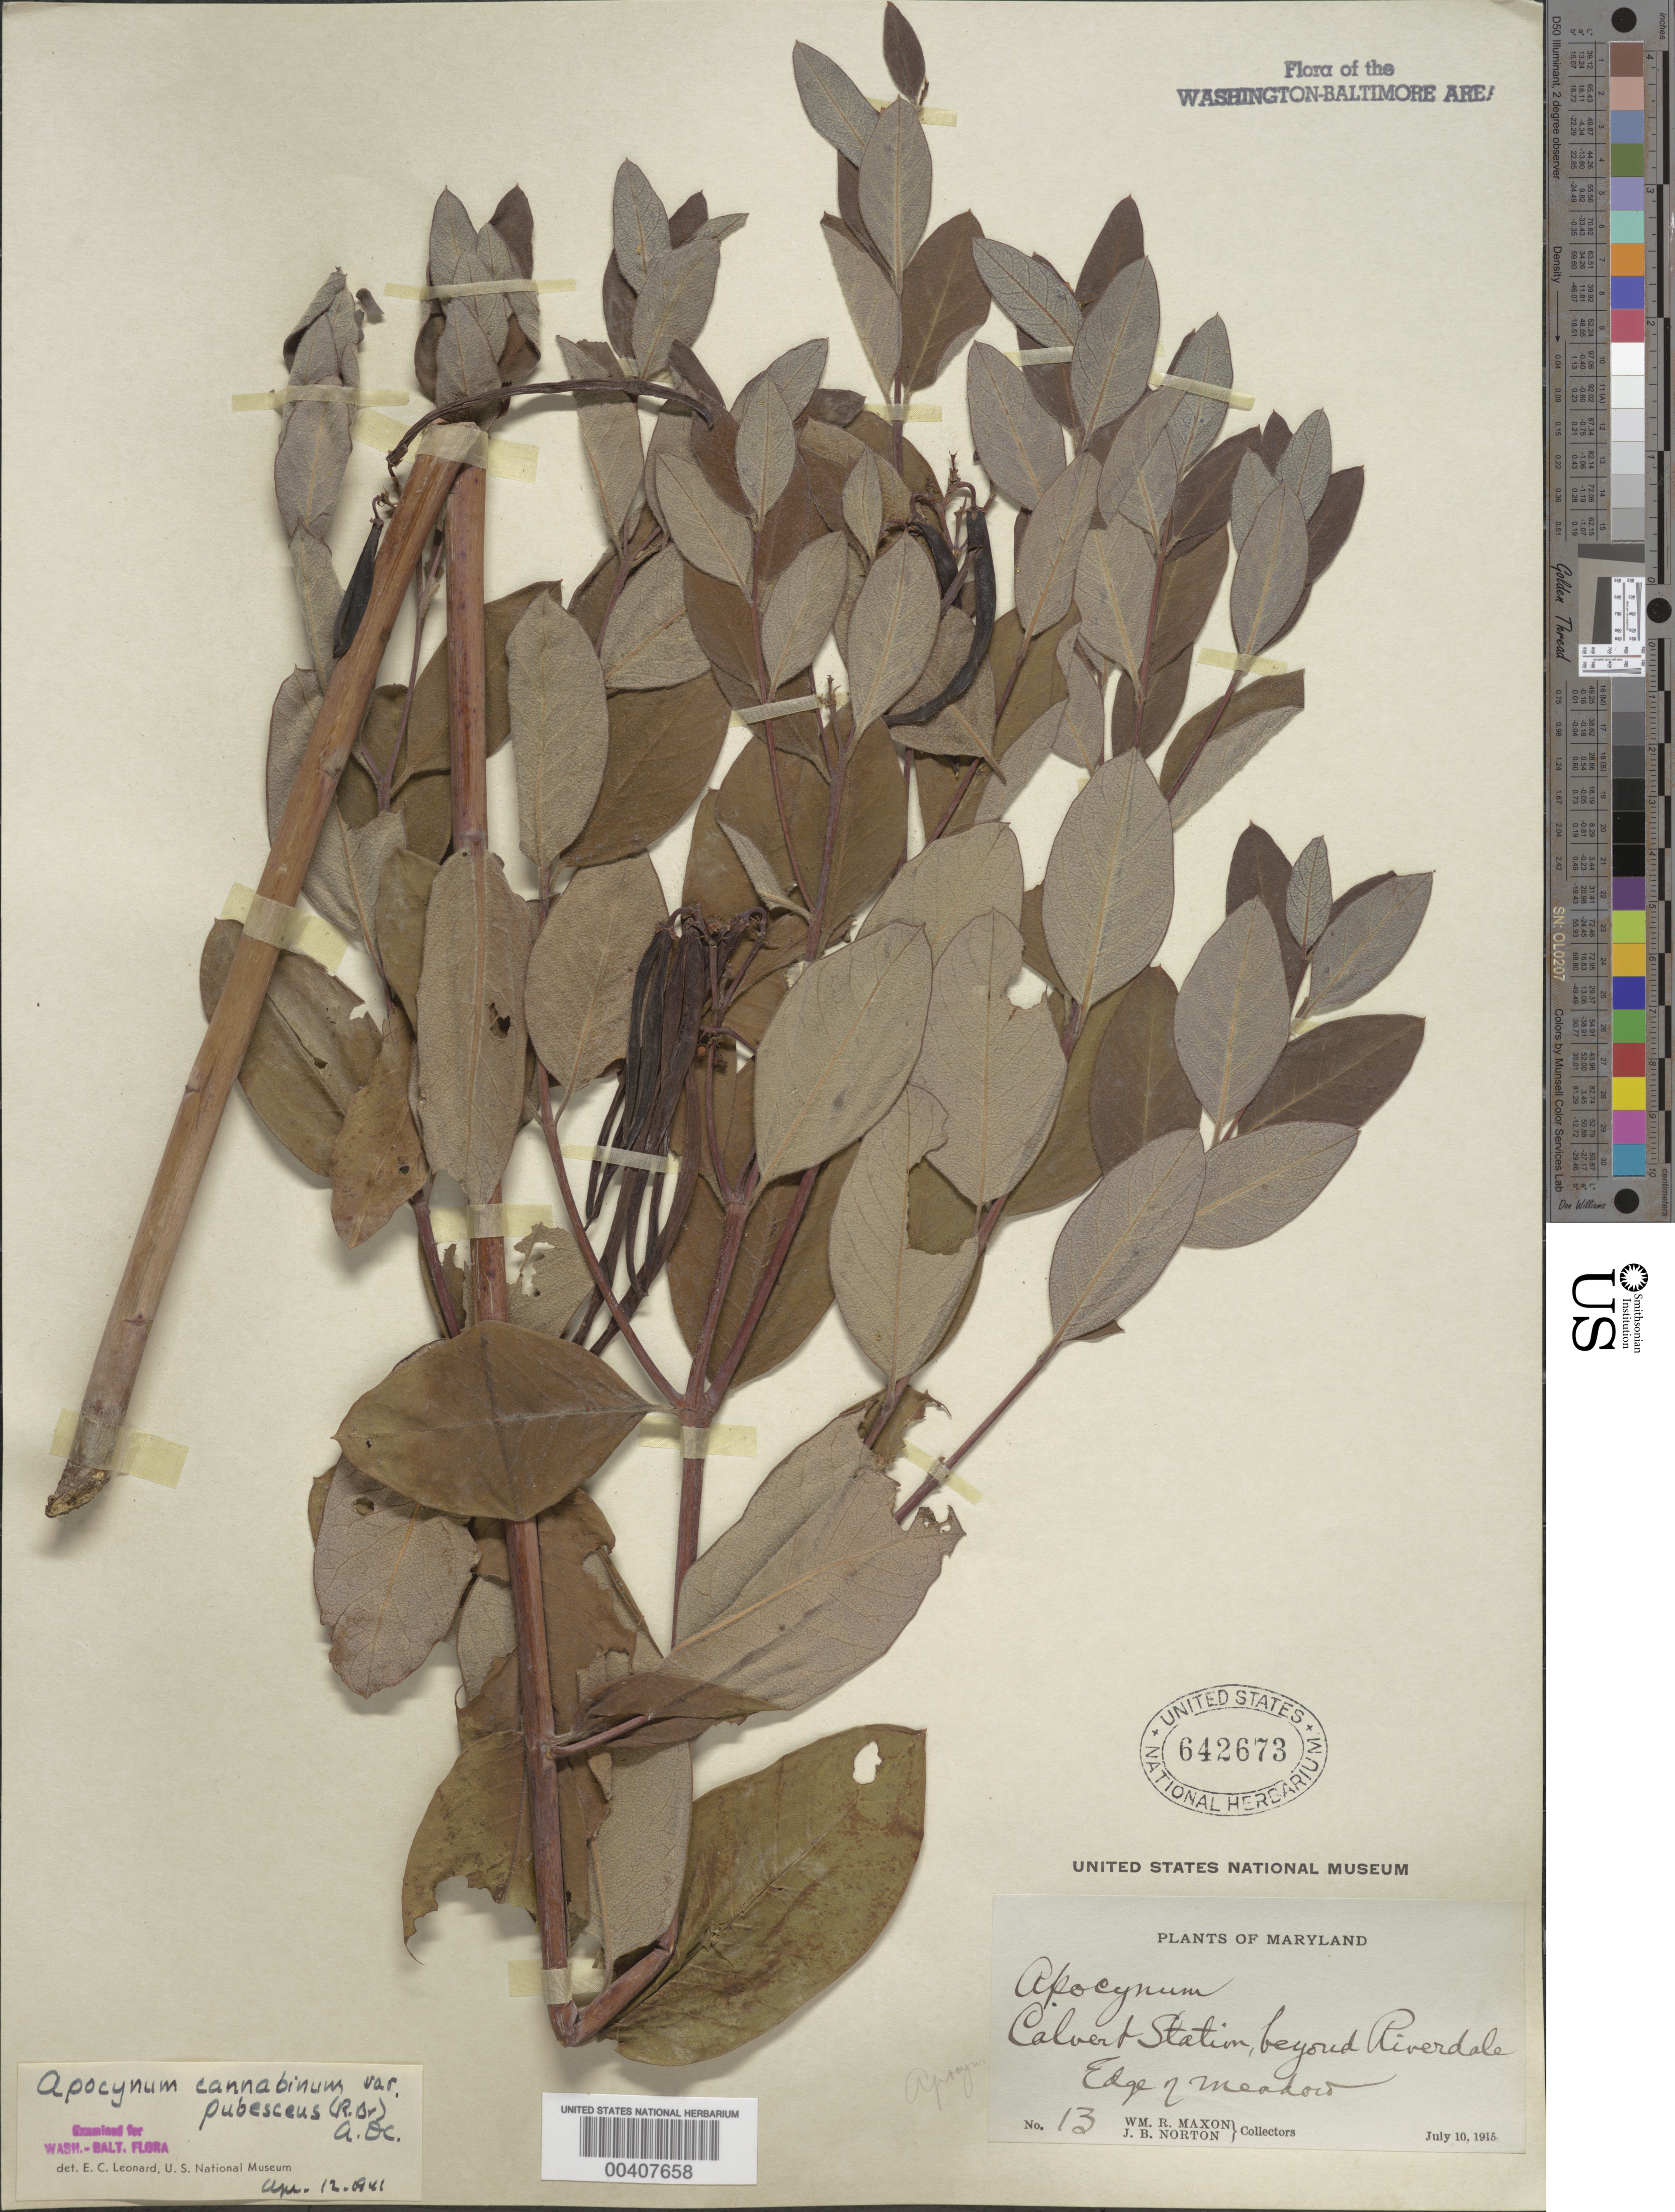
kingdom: Plantae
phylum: Tracheophyta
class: Magnoliopsida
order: Gentianales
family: Apocynaceae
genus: Apocynum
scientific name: Apocynum cannabinum var. pubescens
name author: (Mitch. ex R. Br.) A. DC.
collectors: W. R. Maxon & J. Norton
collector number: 13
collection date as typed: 10 Jul 1915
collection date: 1915-07-10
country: United States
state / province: Maryland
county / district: Prince George's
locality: Calvert Station beyond Riverdale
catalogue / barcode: US 642673